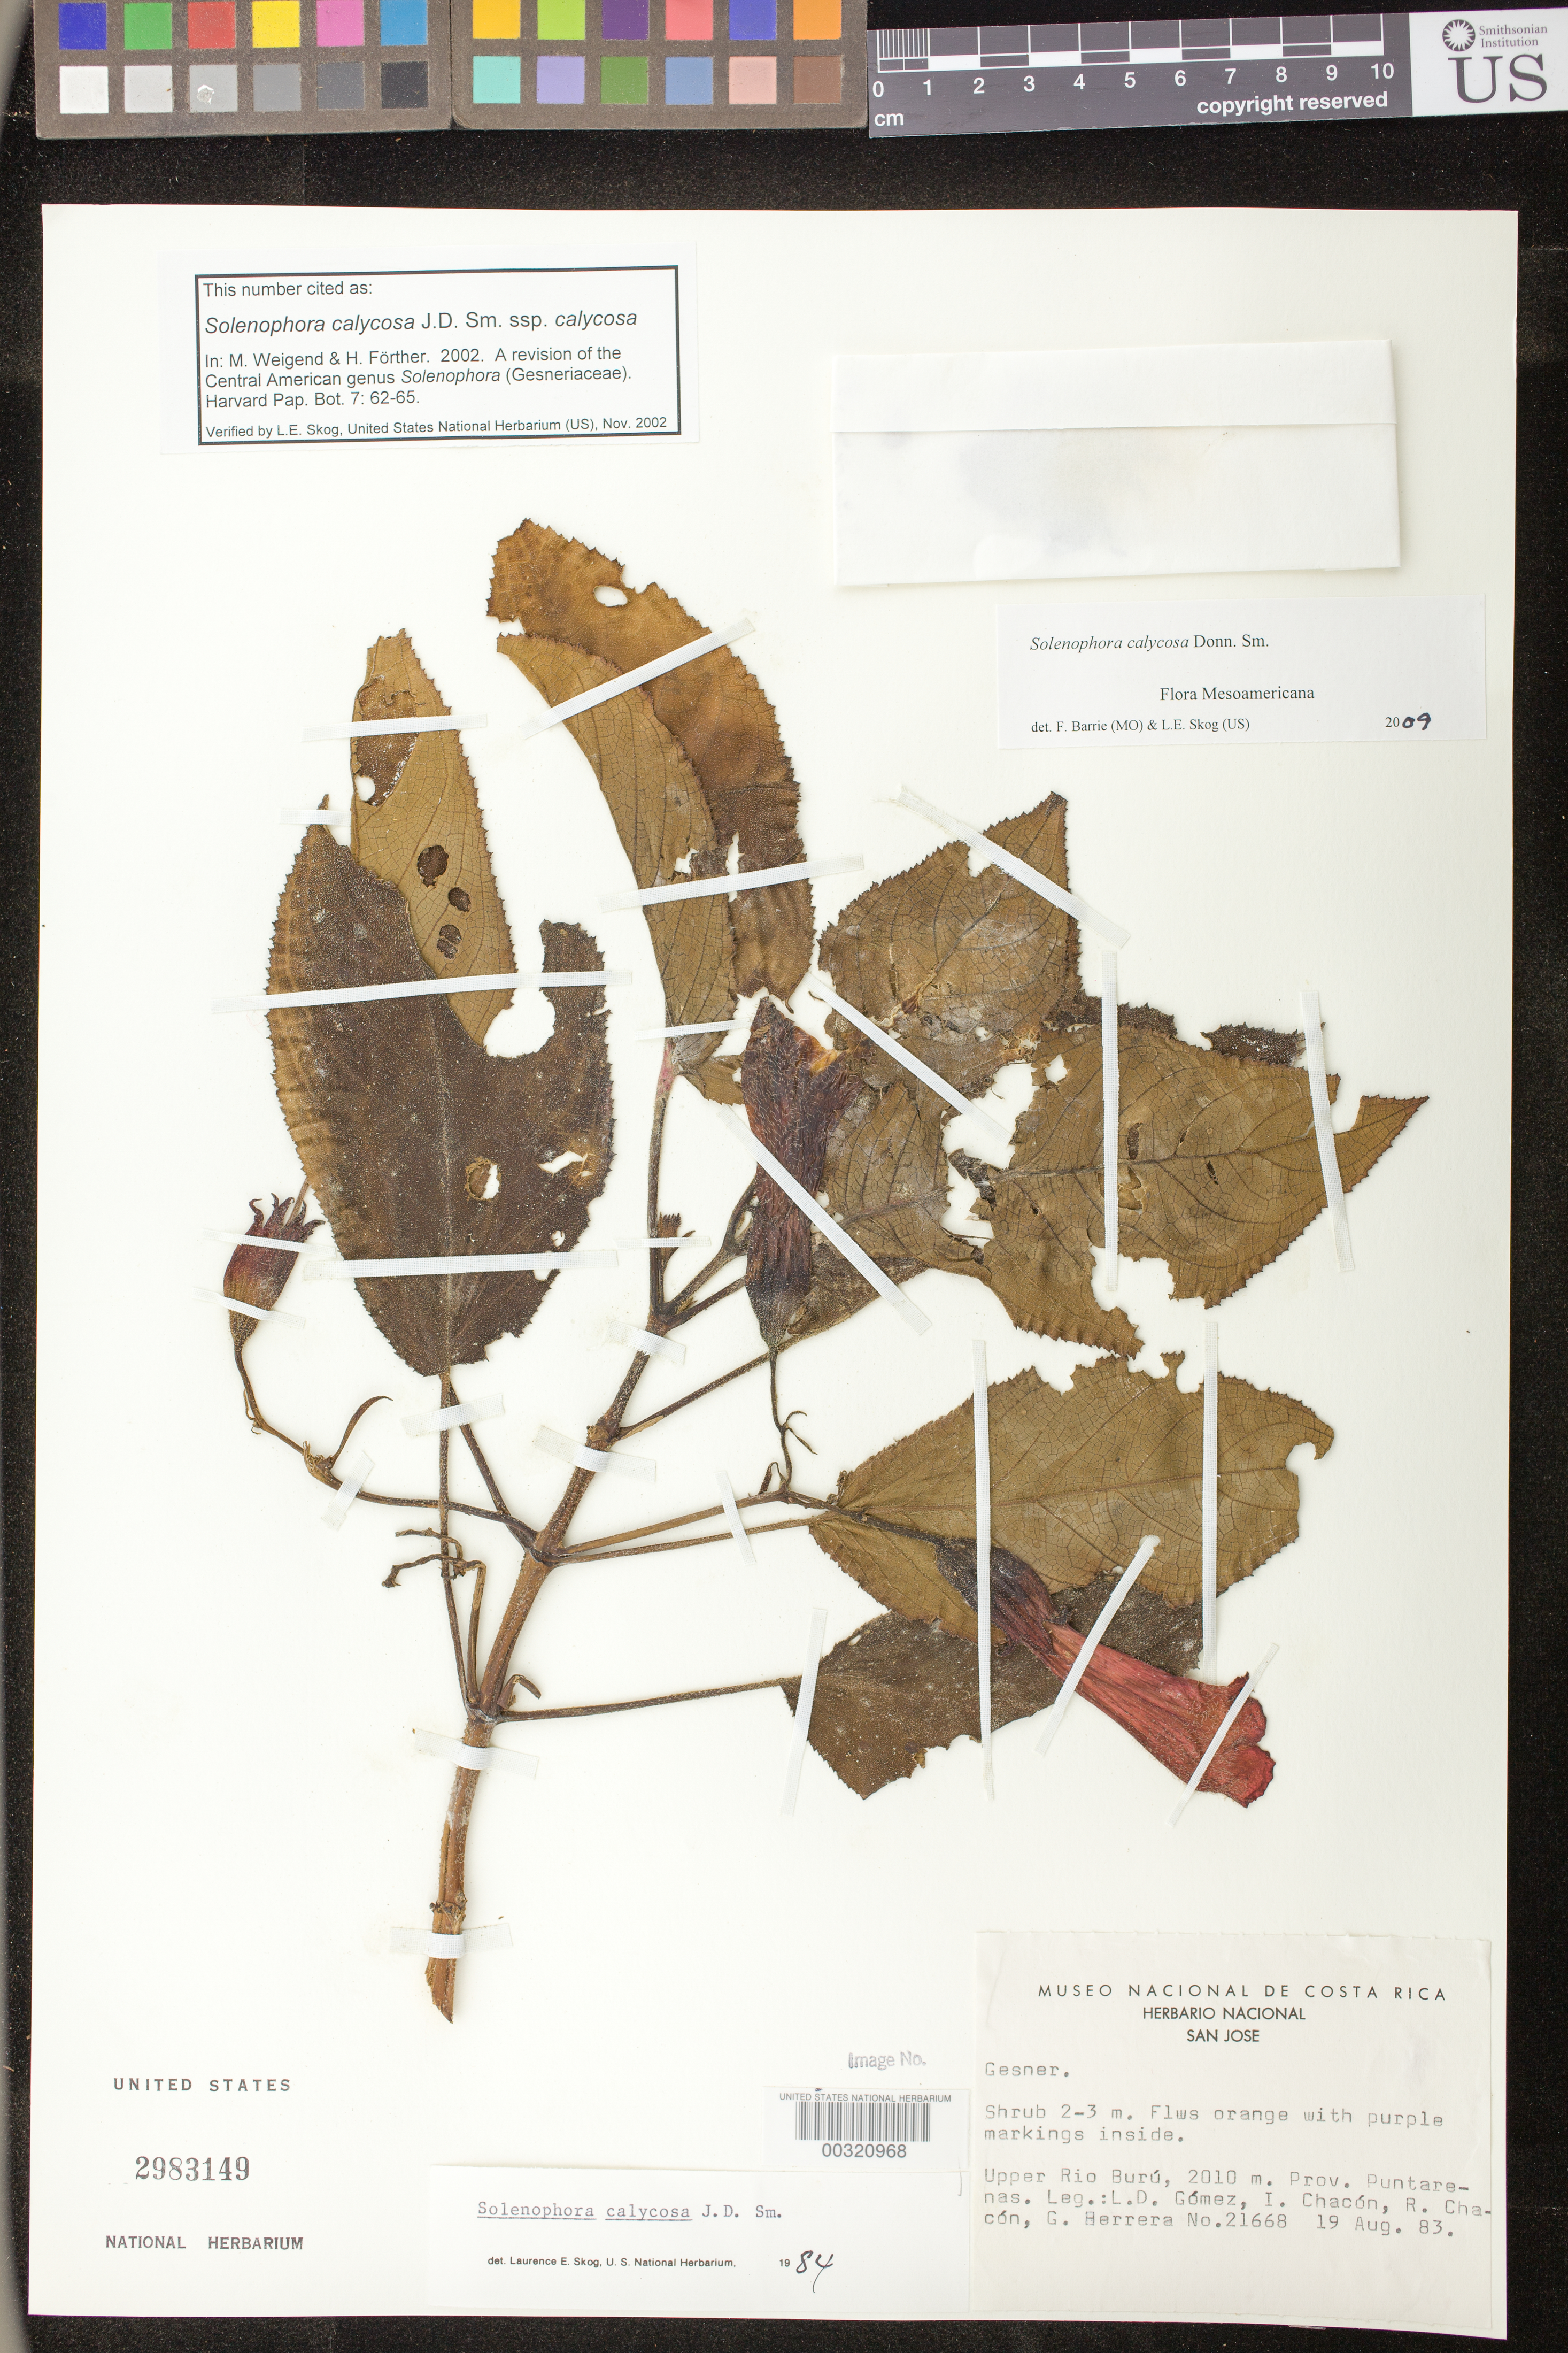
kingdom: Plantae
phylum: Tracheophyta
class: Magnoliopsida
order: Lamiales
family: Gesneriaceae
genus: Solenophora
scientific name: Solenophora calycosa Donn. Sm. subsp. calycosa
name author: (Donn. Sm.) Donn. Sm.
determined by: Skog, Laurence E.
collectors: L. D. Gómez, I. Chacon, R. Chacón & G. Herrera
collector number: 21668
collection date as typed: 19 Aug 1983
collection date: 1983-08-19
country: Costa Rica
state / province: Puntarenas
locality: Upper Rio Burú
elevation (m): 2010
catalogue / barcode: US 2983149